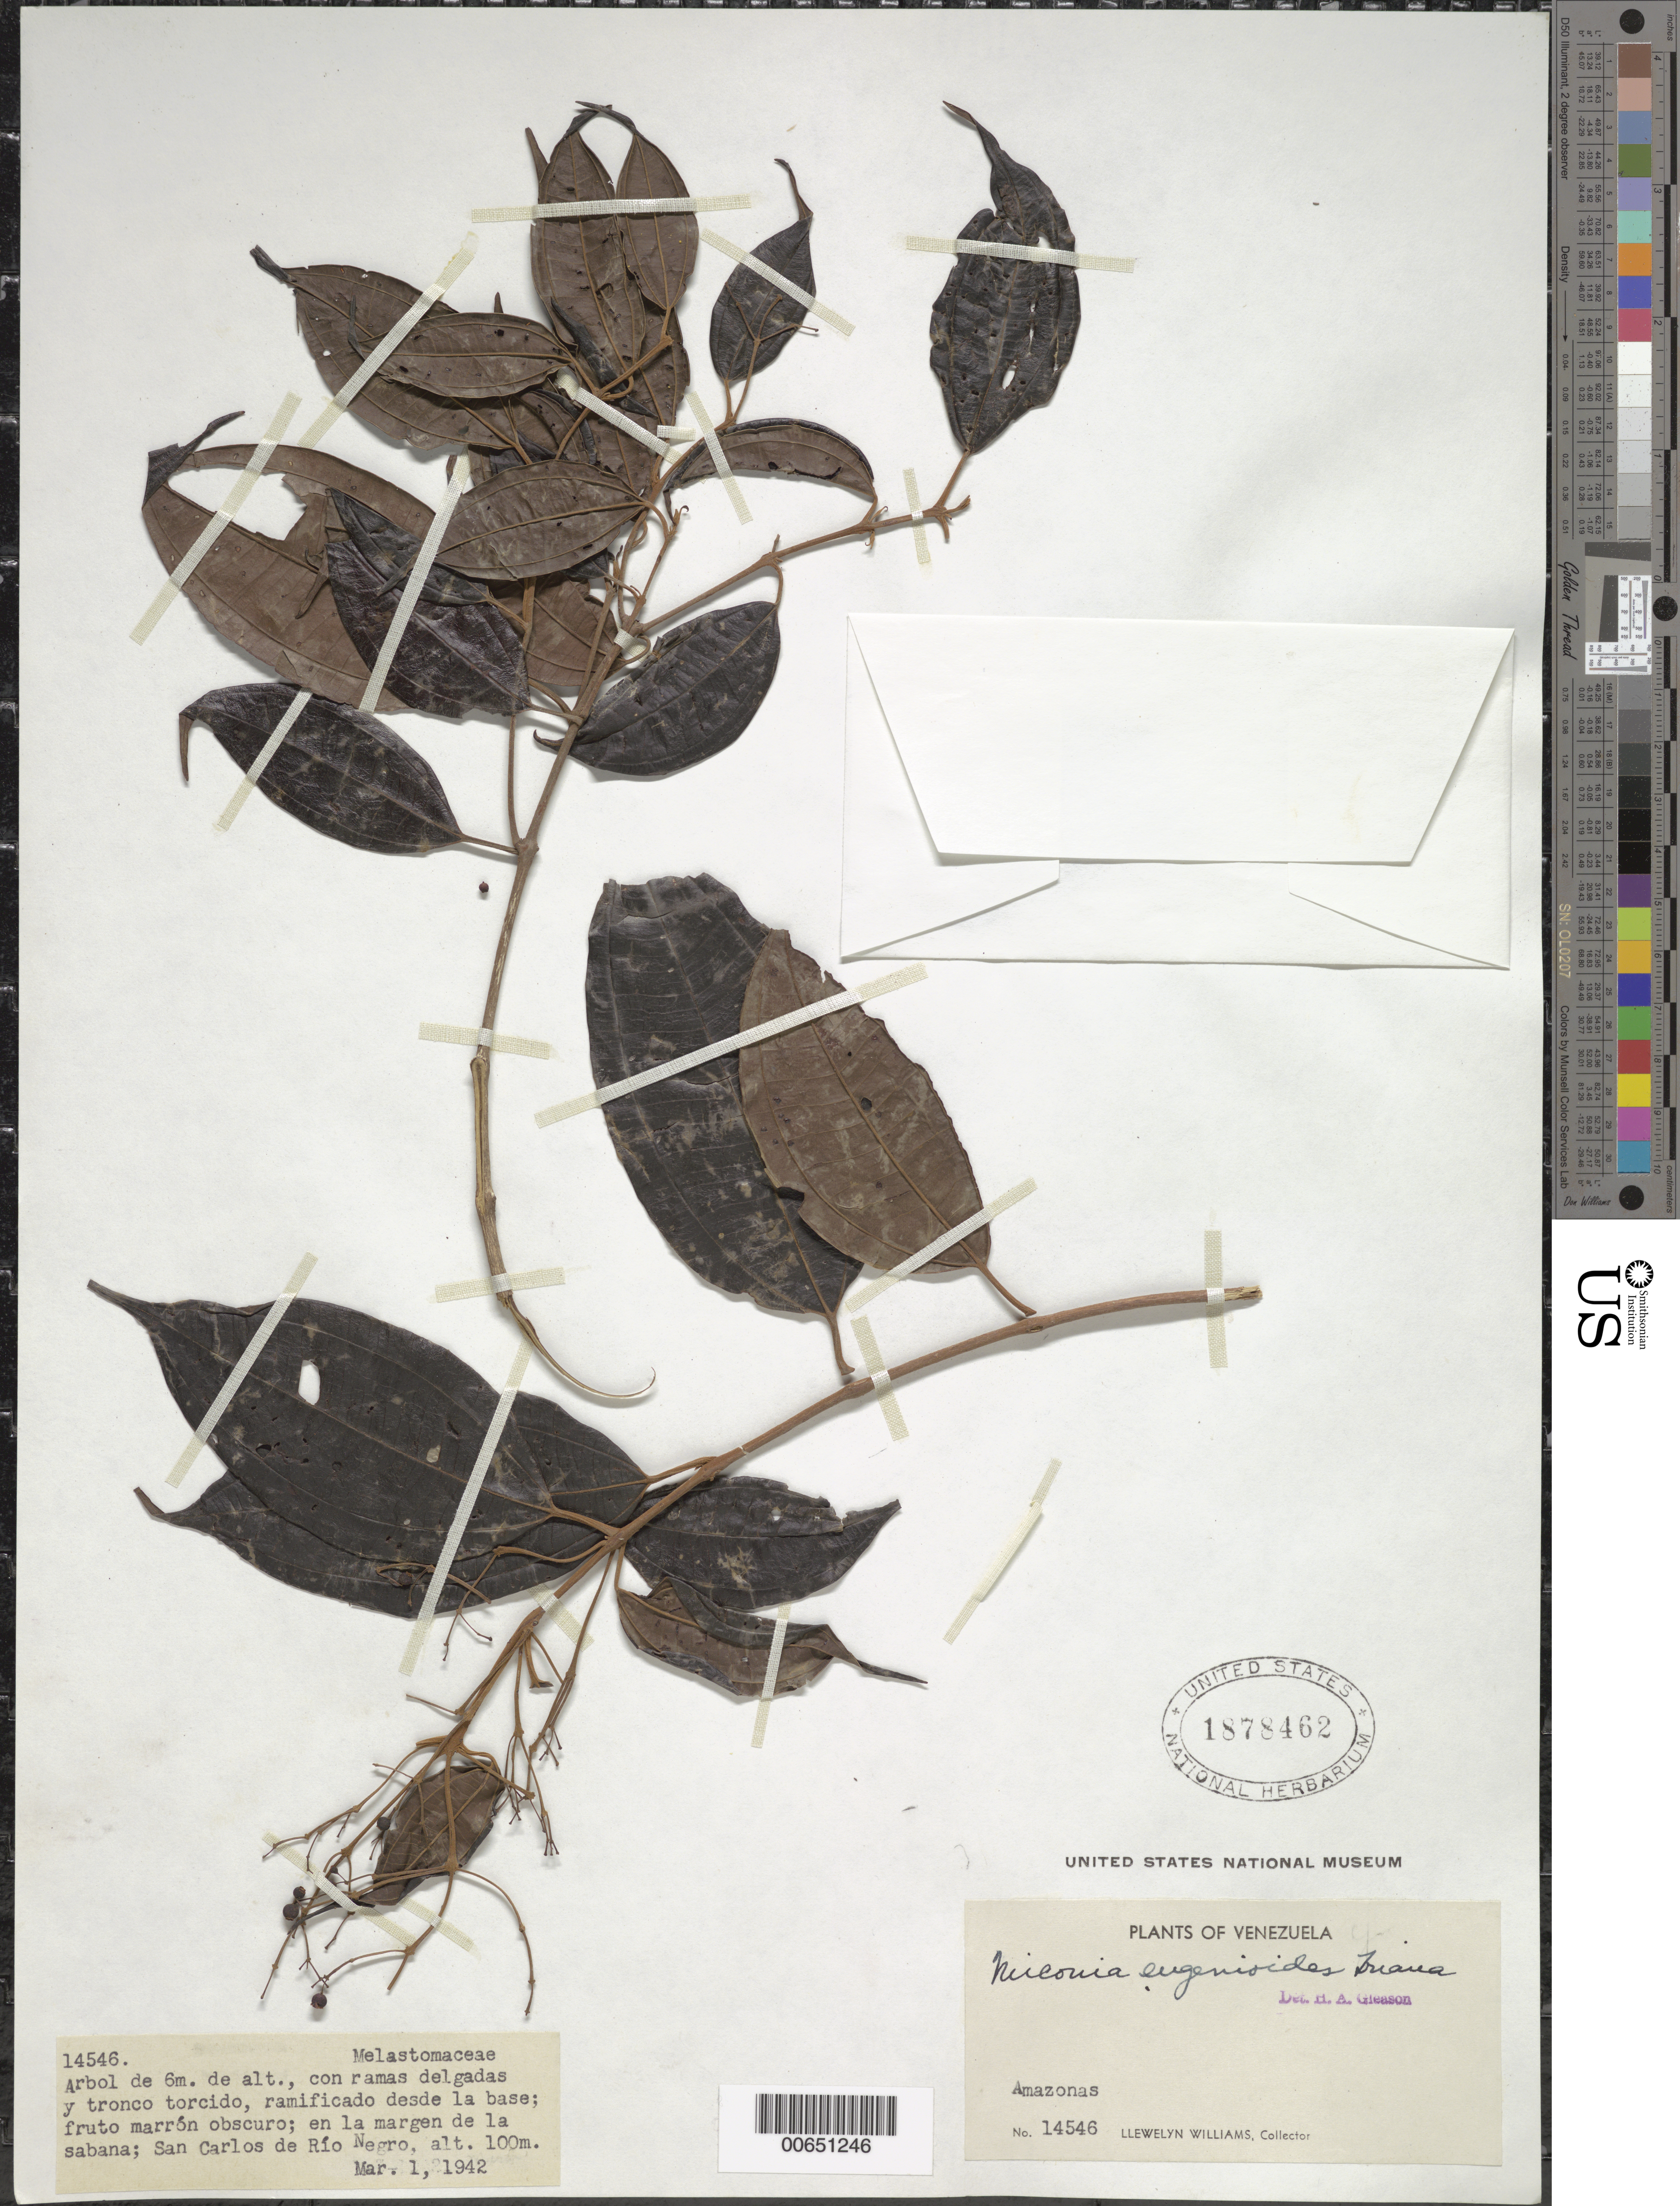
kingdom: Plantae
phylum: Tracheophyta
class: Magnoliopsida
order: Myrtales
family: Melastomataceae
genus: Miconia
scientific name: Miconia eugenioides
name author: Triana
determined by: Gleason, H. A.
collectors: Ll. Williams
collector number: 14546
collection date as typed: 1-Mar-42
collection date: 1942-03-01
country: Venezuela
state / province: Amazonas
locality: San Carlos de Río Negro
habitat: Margen de la sabana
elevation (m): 100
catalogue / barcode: US 1878462